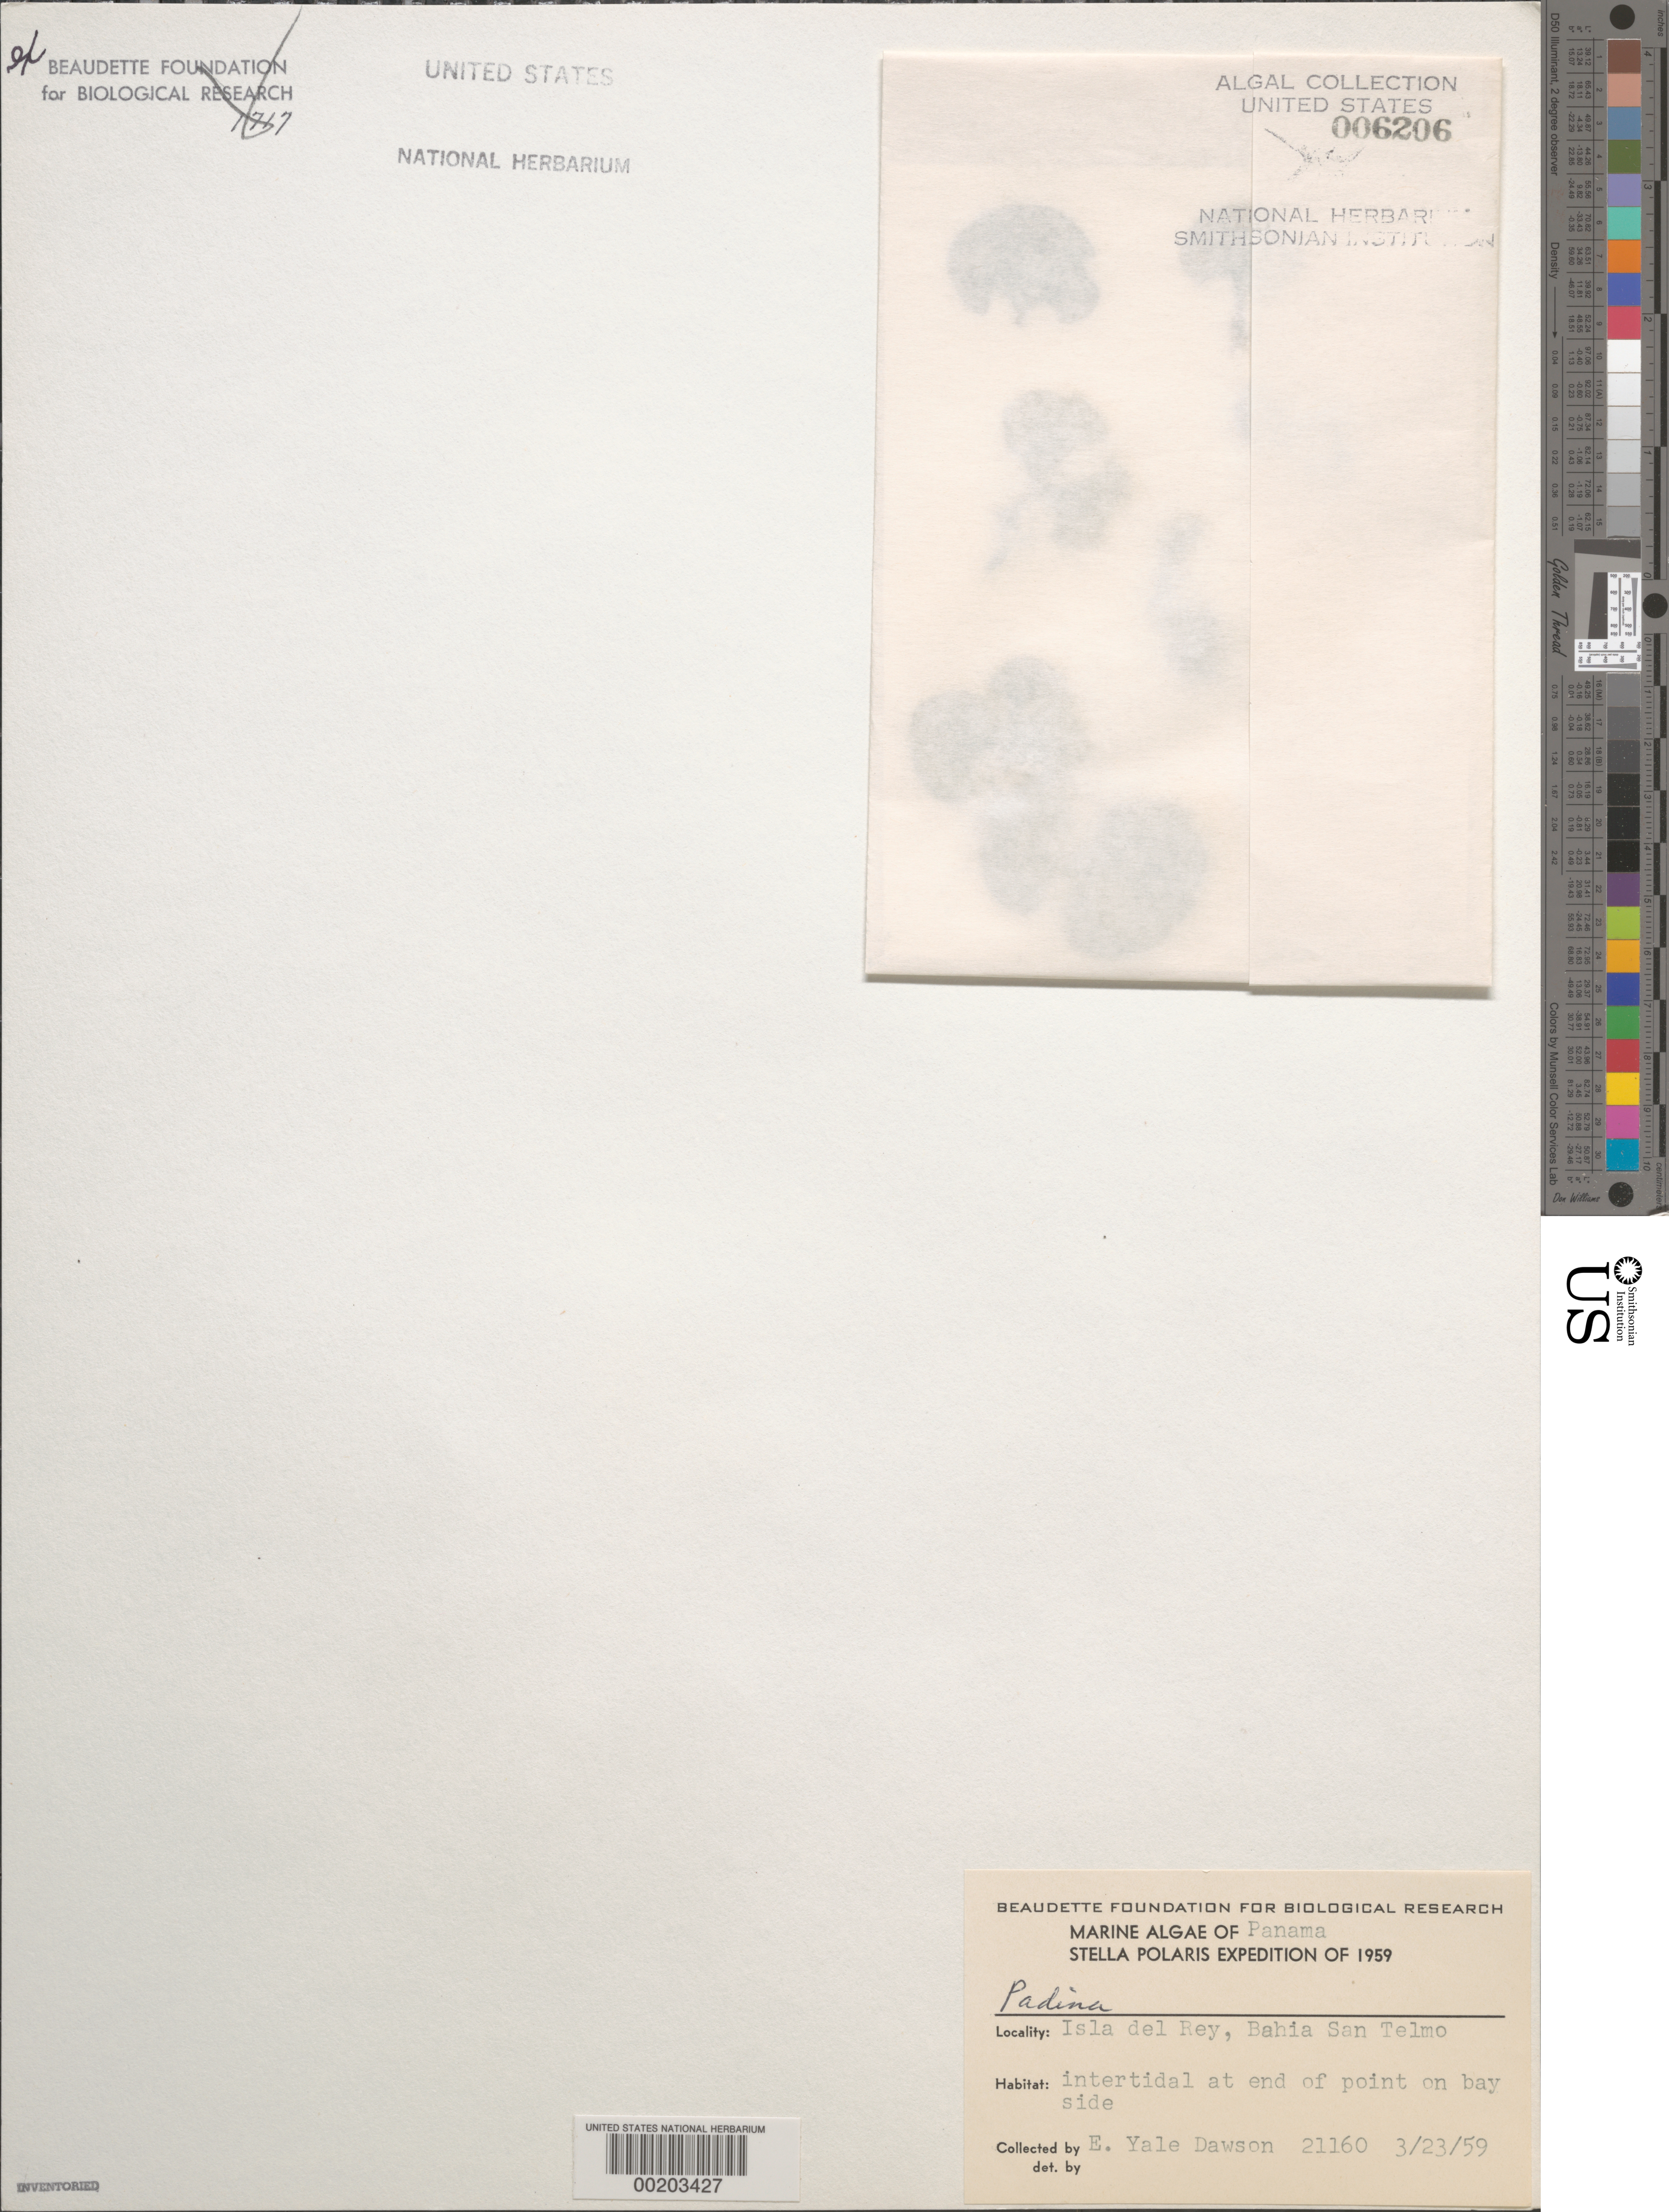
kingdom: Chromista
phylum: Ochrophyta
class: Phaeophyceae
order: Dictyotales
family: Dictyotaceae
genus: Padina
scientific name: Padina sp.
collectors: E. Y. Dawson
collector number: EYD 21160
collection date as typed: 23 Mar 1959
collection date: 1959-03-23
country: Panama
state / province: Panamá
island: del Rey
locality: Bahia San Telmo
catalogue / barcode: US 6206